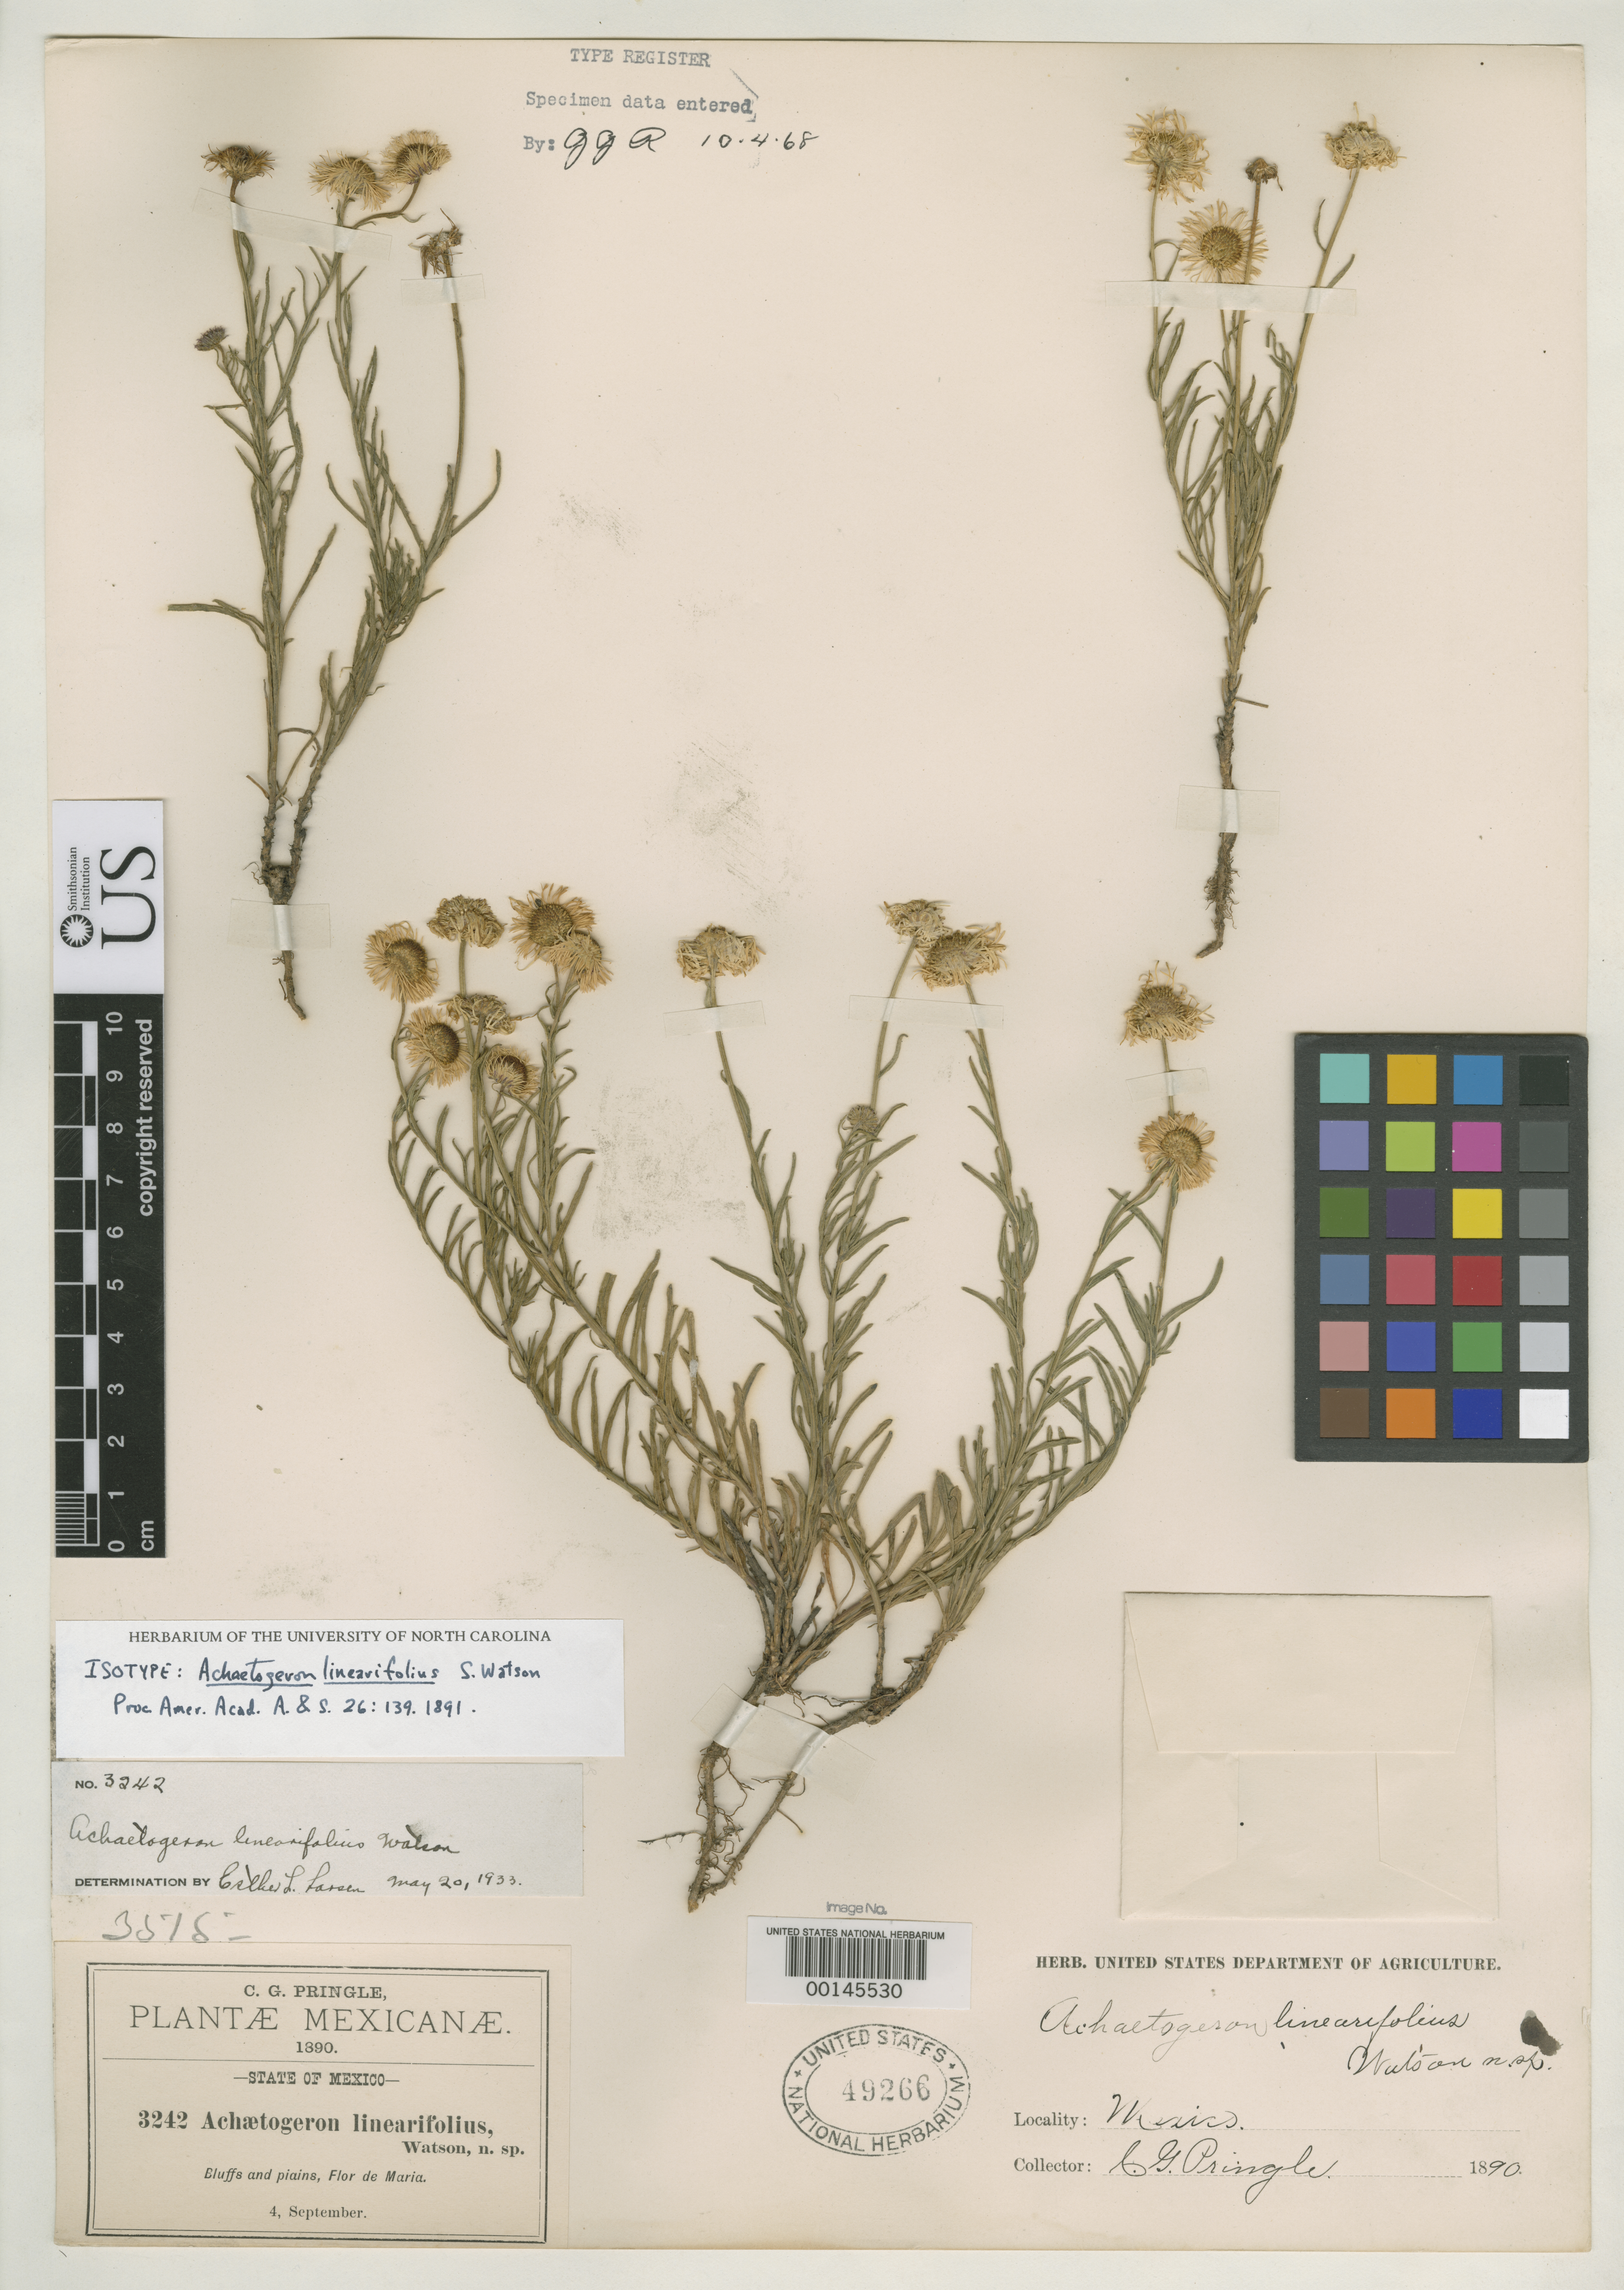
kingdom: Plantae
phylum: Tracheophyta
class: Magnoliopsida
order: Asterales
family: Asteraceae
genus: Achaetogeron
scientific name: Achaetogeron linearifolius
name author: S. Watson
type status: Type Collection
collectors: C. G. Pringle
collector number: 3242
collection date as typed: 04 Sep 1890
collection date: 1890-09-04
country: Mexico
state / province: México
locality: Flor de Maria.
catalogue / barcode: US 49266